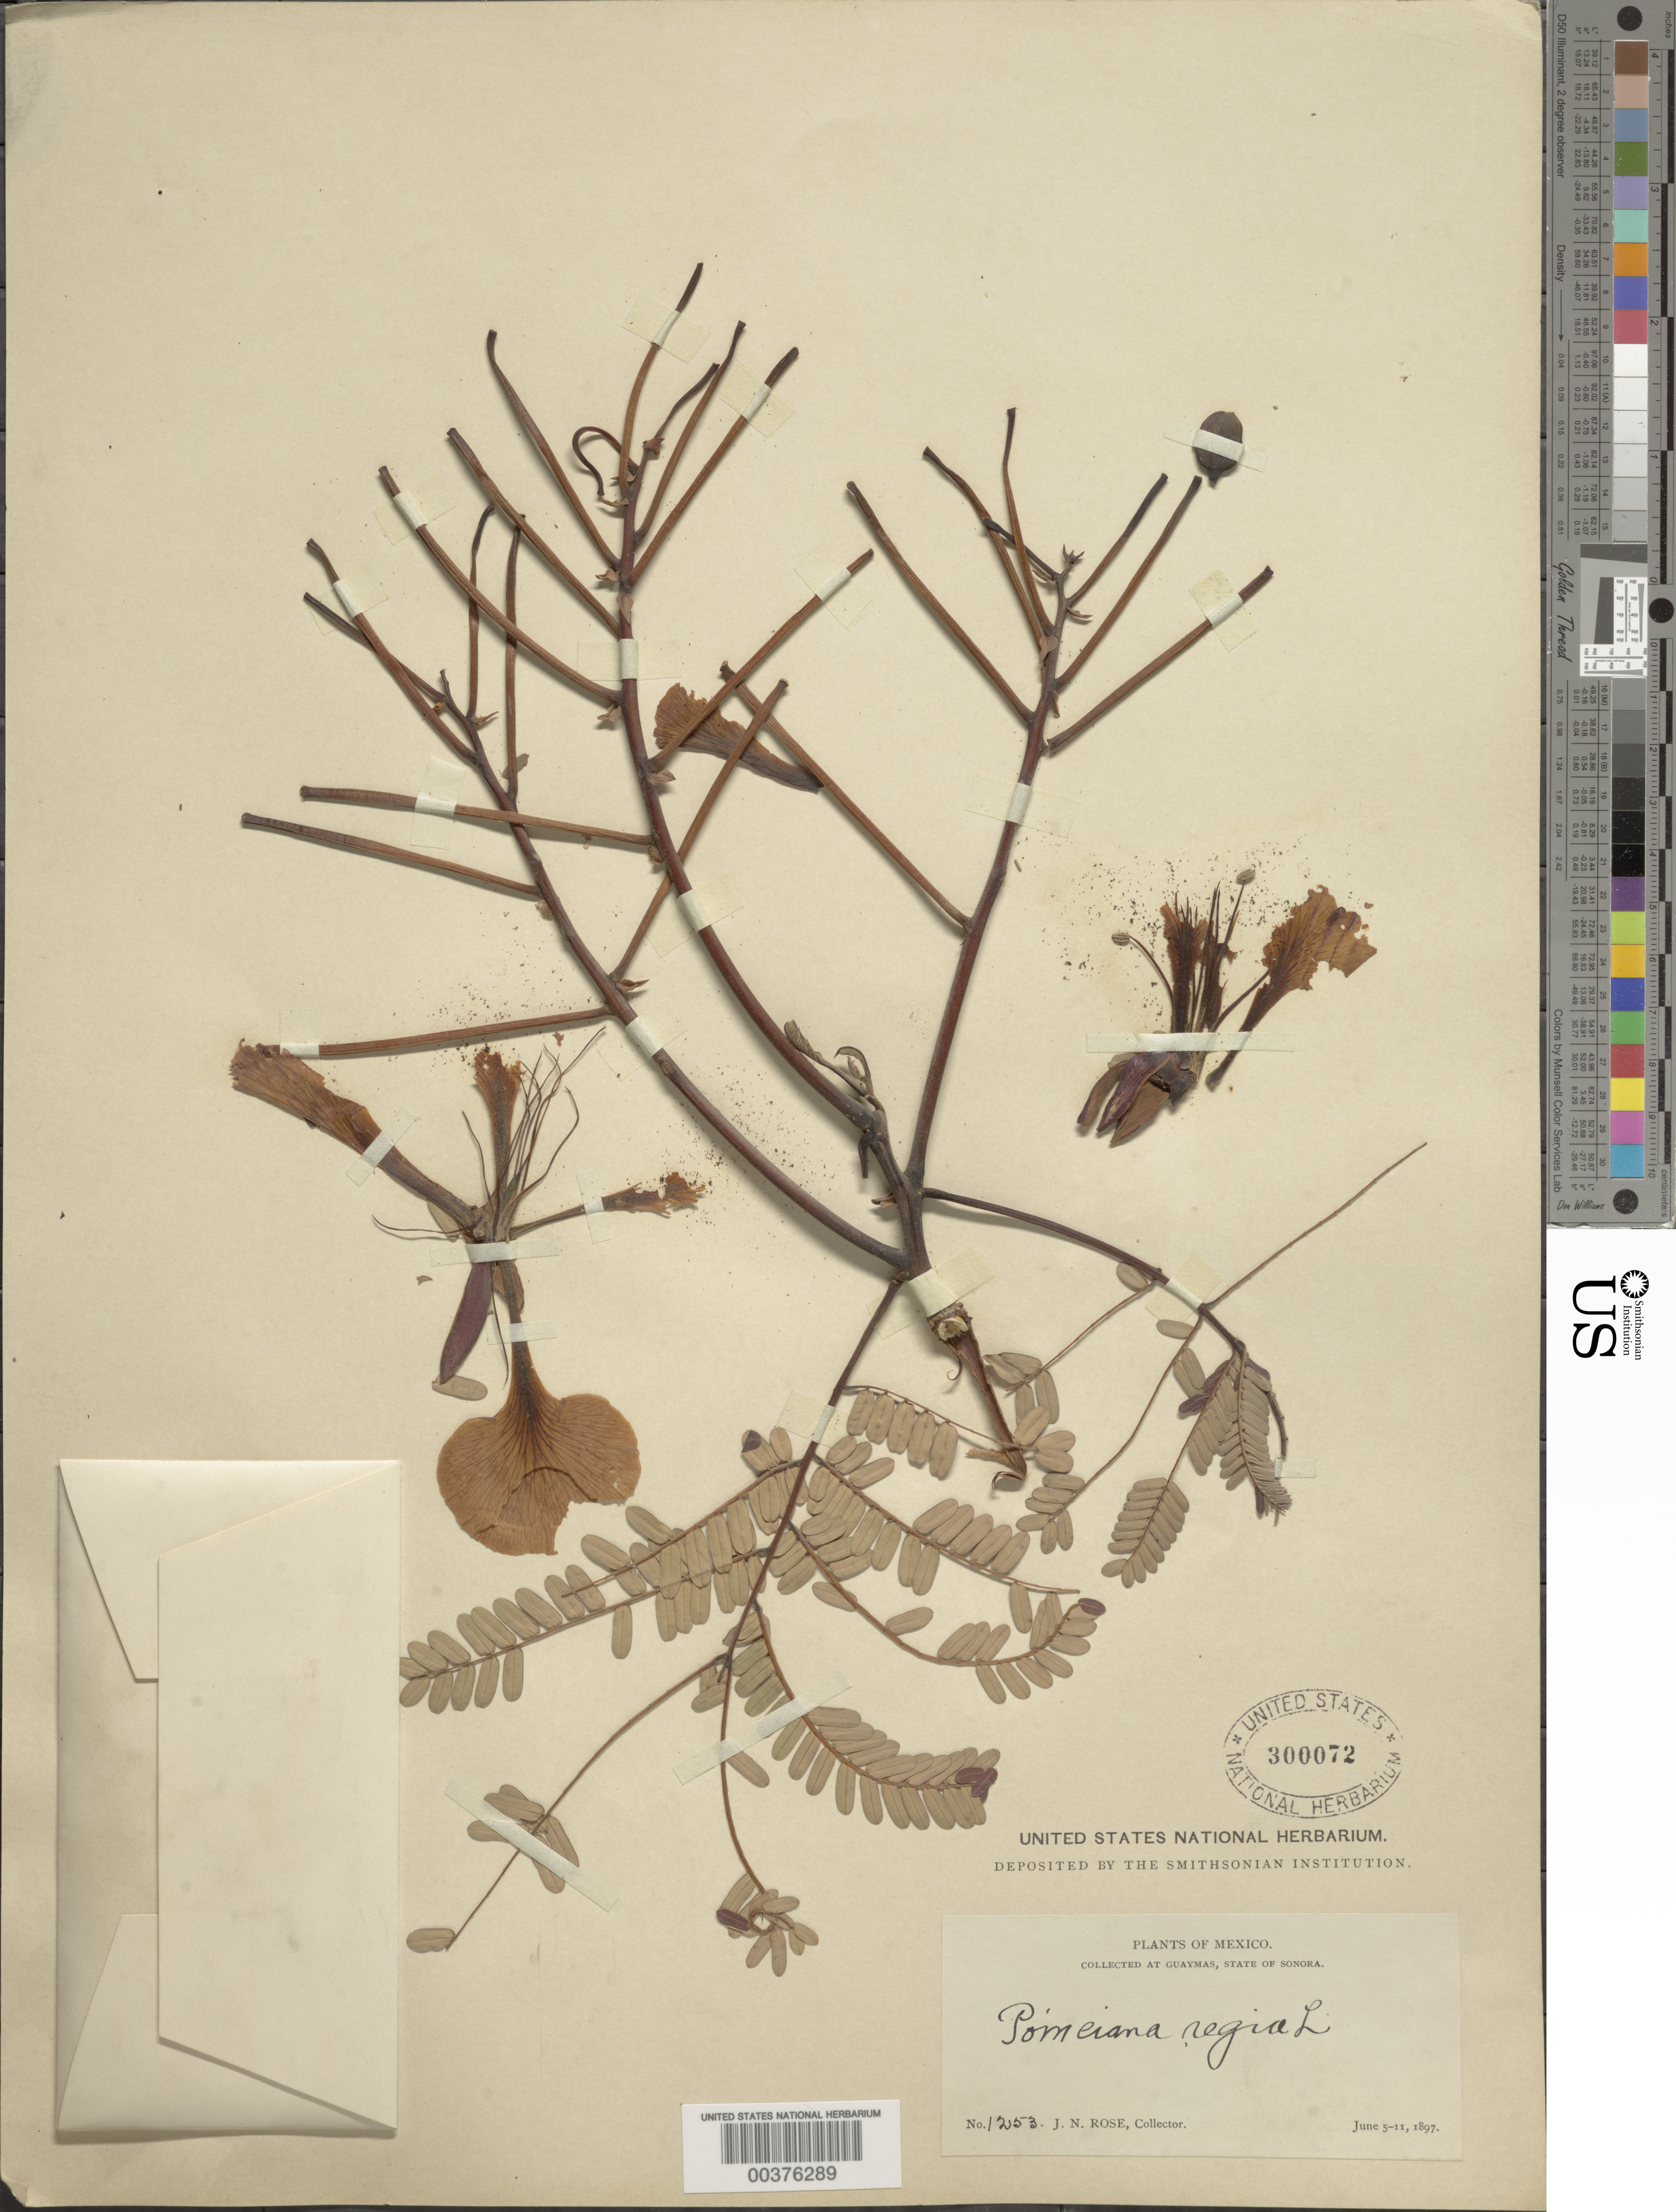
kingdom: Plantae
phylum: Tracheophyta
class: Magnoliopsida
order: Fabales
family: Fabaceae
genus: Delonix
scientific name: Delonix regia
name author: (Bojer ex Hook.) Raf.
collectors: J. N. Rose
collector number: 1253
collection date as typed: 05 Jun 1897 to 11 Jun 1897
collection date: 1897-06-05/1897-06-11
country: Mexico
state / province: Sonora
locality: At guaymus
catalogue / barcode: US 300072